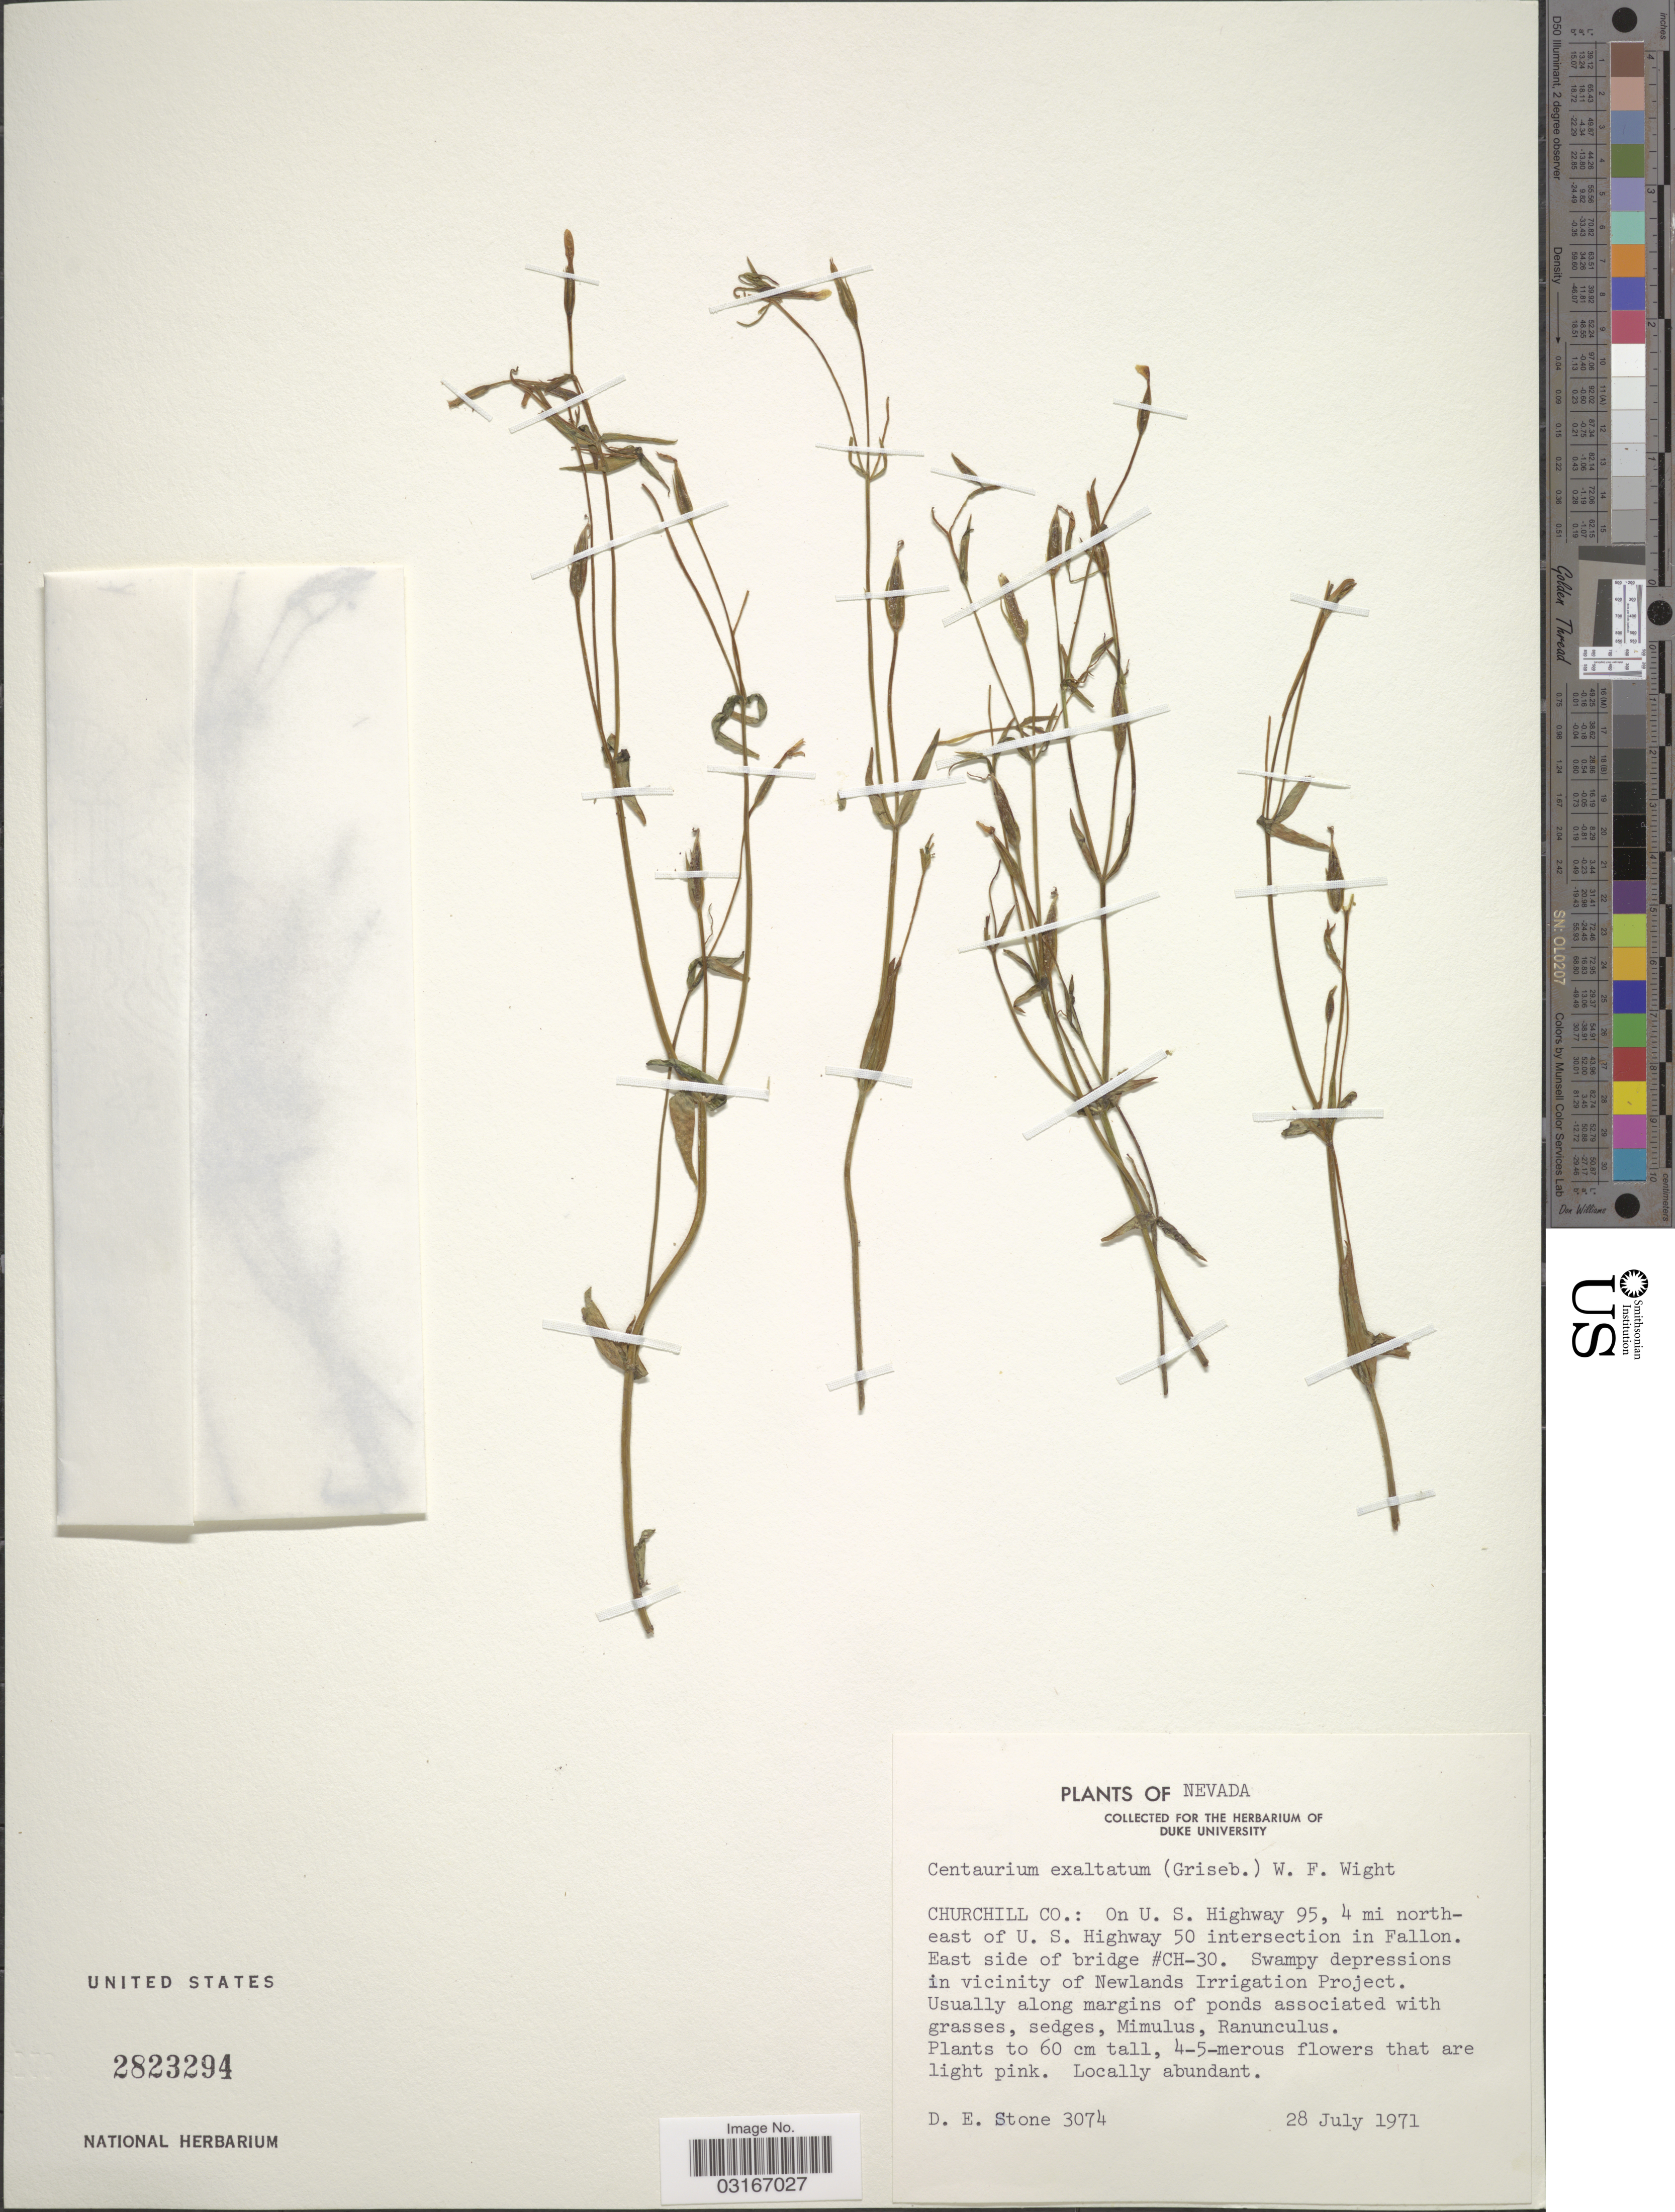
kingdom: Plantae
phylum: Tracheophyta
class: Magnoliopsida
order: Gentianales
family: Gentianaceae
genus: Centaurium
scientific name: Centaurium exaltatum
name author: (Griseb.) W. Wight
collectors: D. E. Stone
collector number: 3074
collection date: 1971-07-28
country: United States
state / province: Nevada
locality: Churchill Co.: On U.S. Highway 95, 4 mi northeast of U.S. Highway 50 intersection in Fallon. East side of bridge #CH-30. Swampy depressions in vicinity of Newlands Irrigation Project.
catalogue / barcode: US 2823294